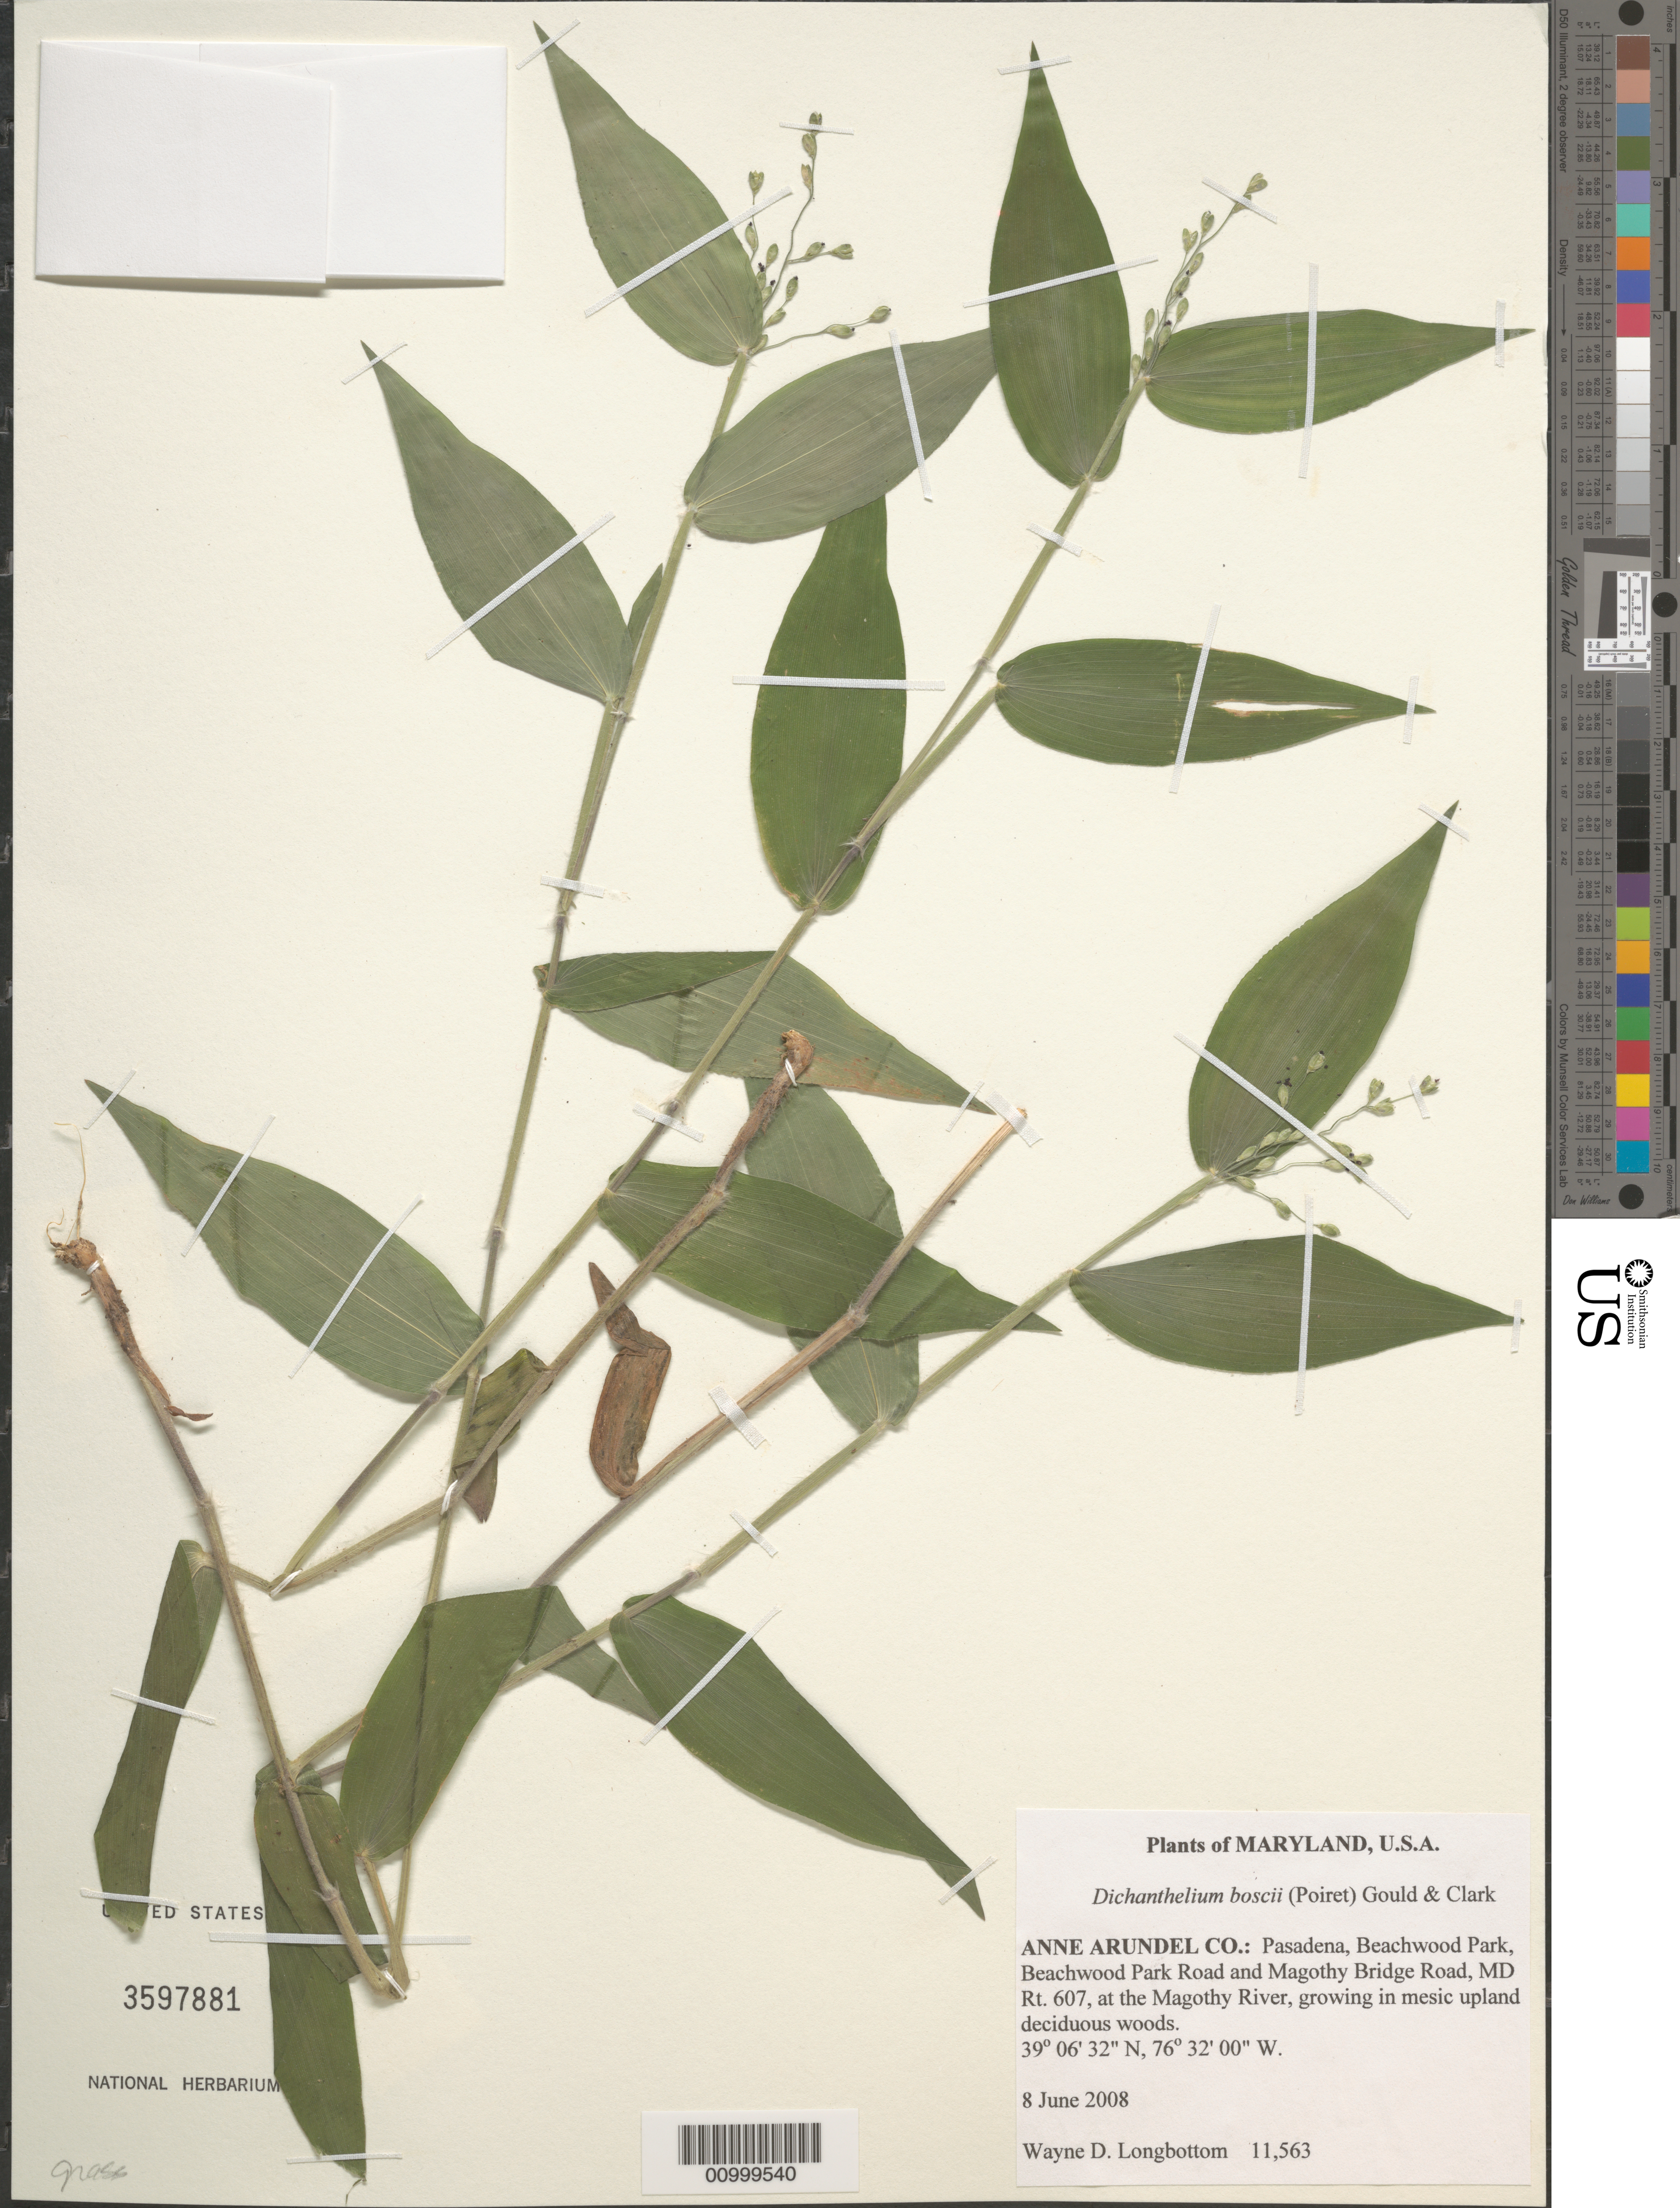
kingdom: Plantae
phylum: Tracheophyta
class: Liliopsida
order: Poales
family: Poaceae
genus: Dichanthelium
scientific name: Dichanthelium boscii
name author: (Poir.) Gould & C.A. Clark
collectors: W. D. Longbottom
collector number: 11563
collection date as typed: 8 June 2008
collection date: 2008-06-08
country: United States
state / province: Maryland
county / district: Anne Arundel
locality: Pasadena, Beachwood Park, Beachwood Park Road and Magothy Bridge Road, MD Rt. 607, at the Magothy River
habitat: growing along the edge of the woods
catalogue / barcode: US 3597881